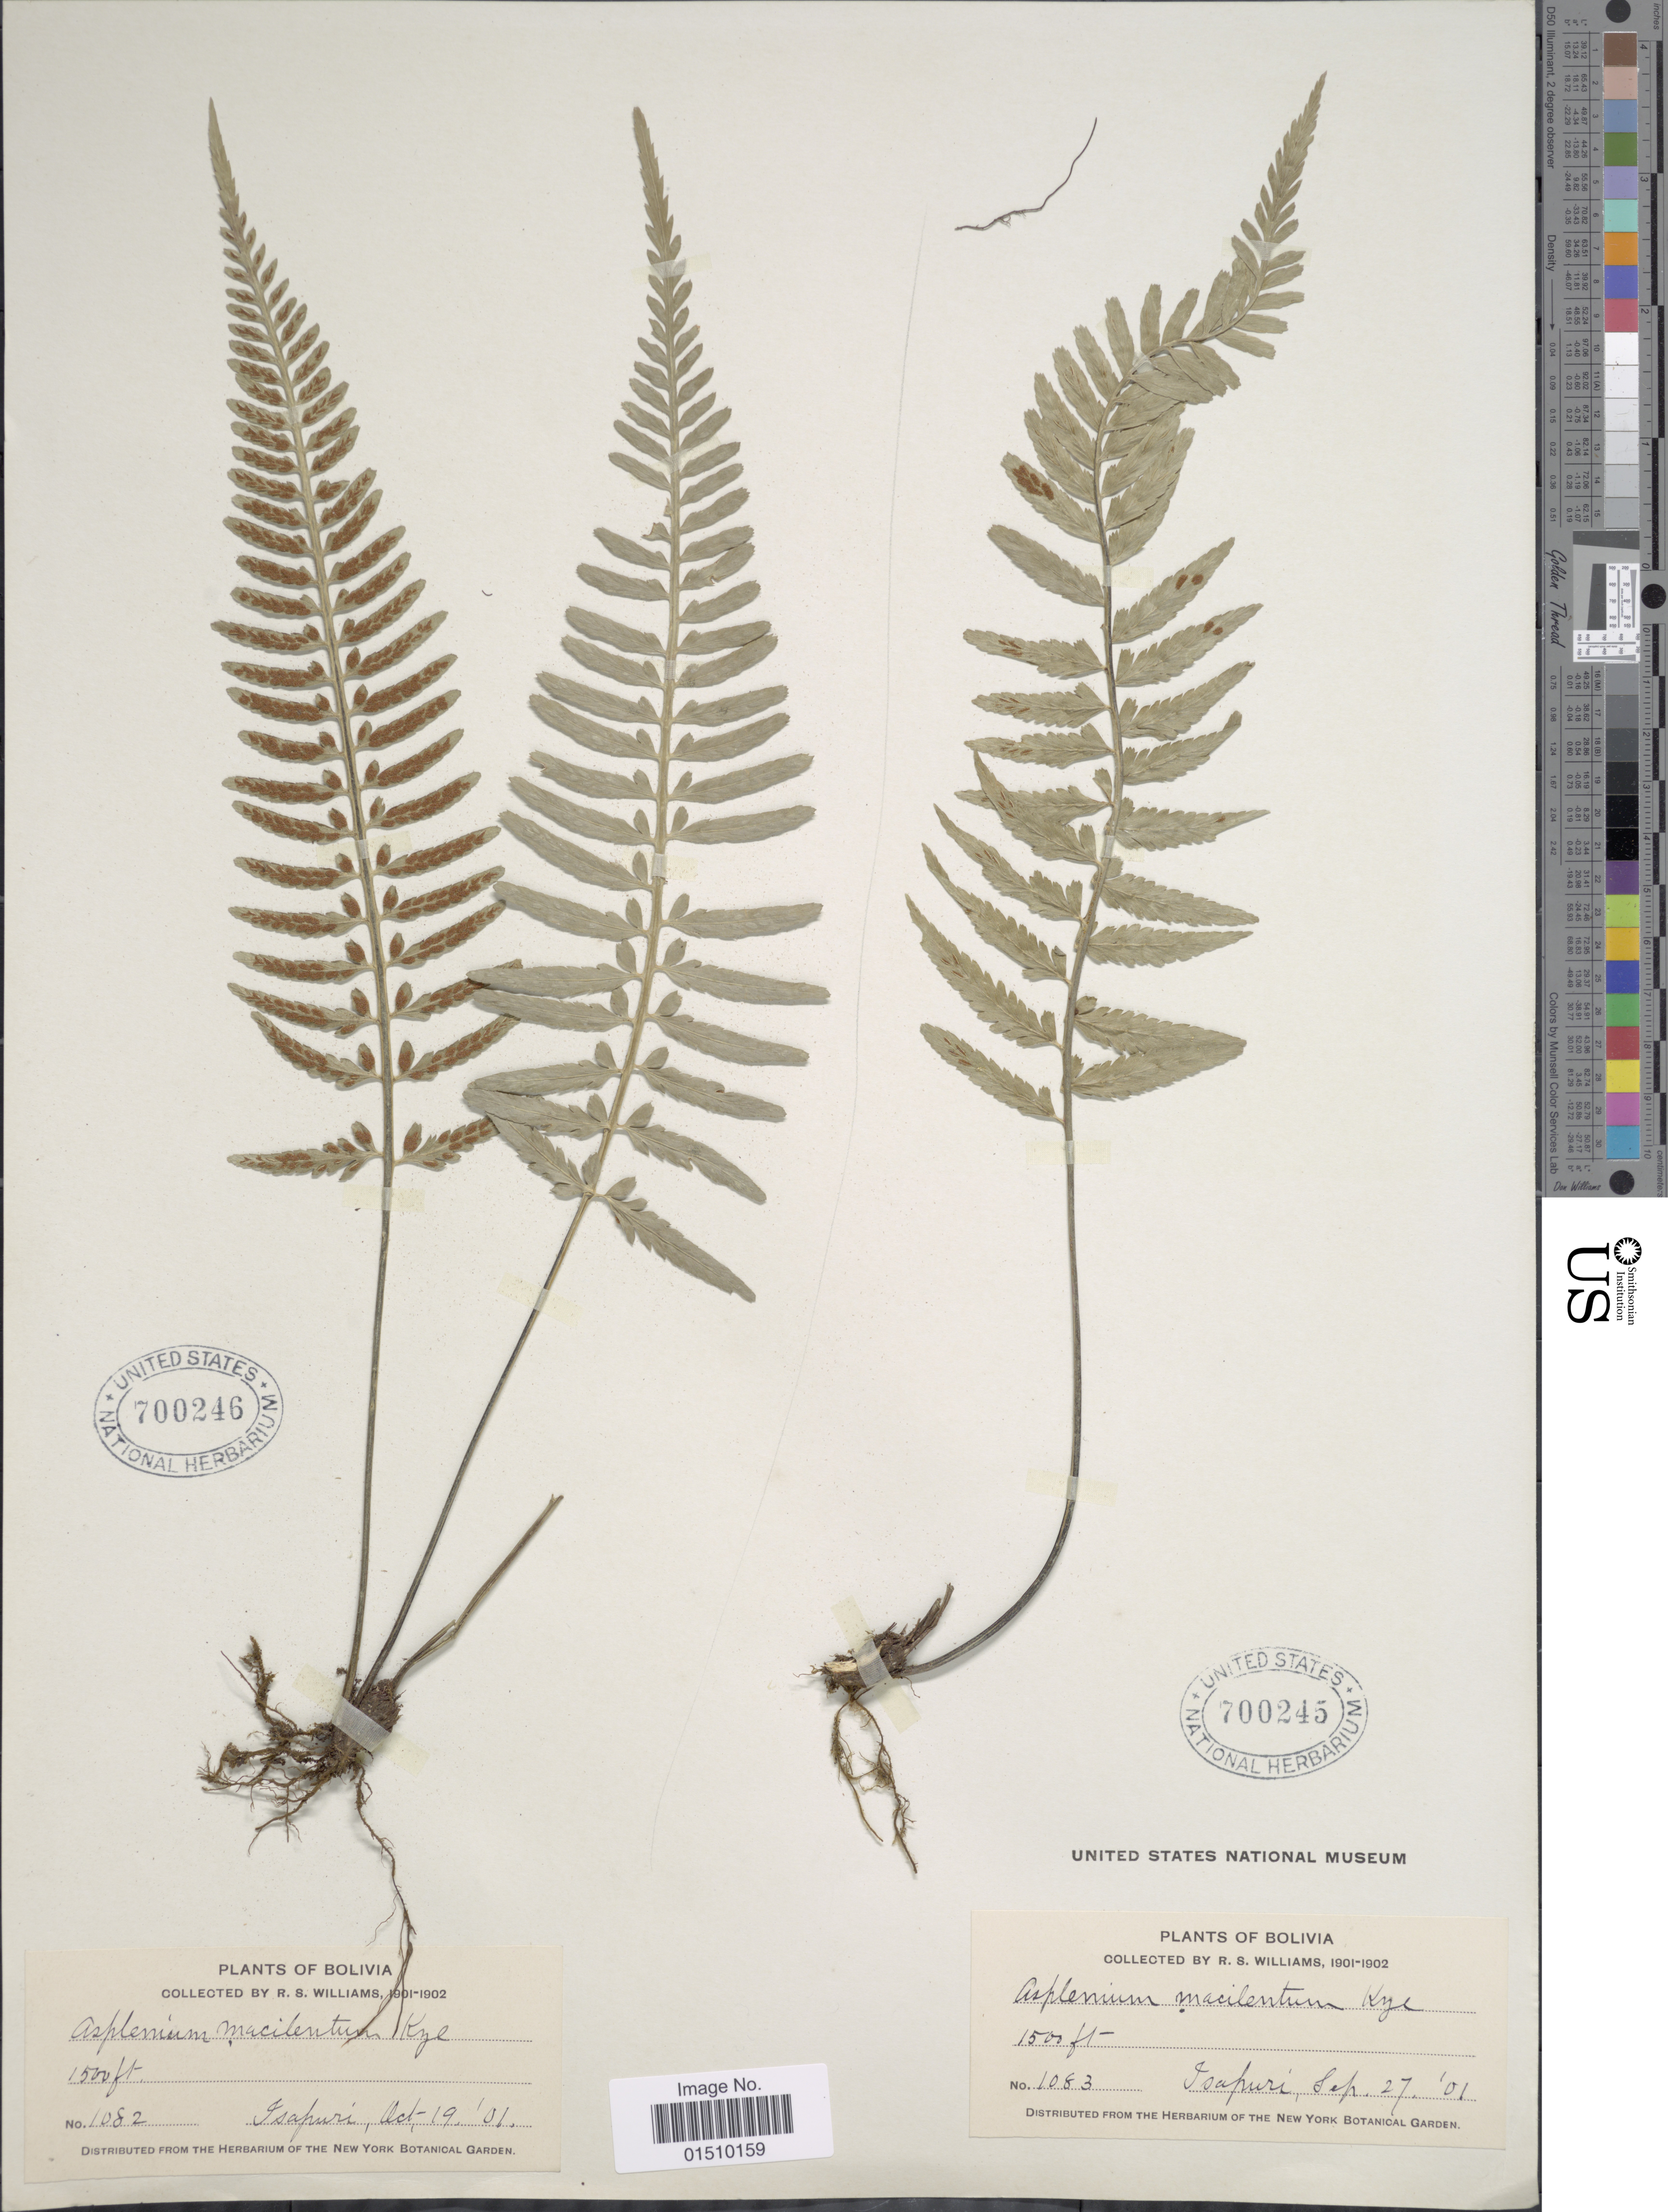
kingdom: Plantae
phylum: Tracheophyta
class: Polypodiopsida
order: Polypodiales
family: Aspleniaceae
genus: Asplenium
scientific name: Asplenium auritum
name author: Sw.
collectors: R. S. Williams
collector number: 1083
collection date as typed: Sep. 27, 1901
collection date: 1901-09-27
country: Bolivia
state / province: La Páz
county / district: Larecaja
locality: Isupuri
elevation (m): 457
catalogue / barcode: US 700245-2